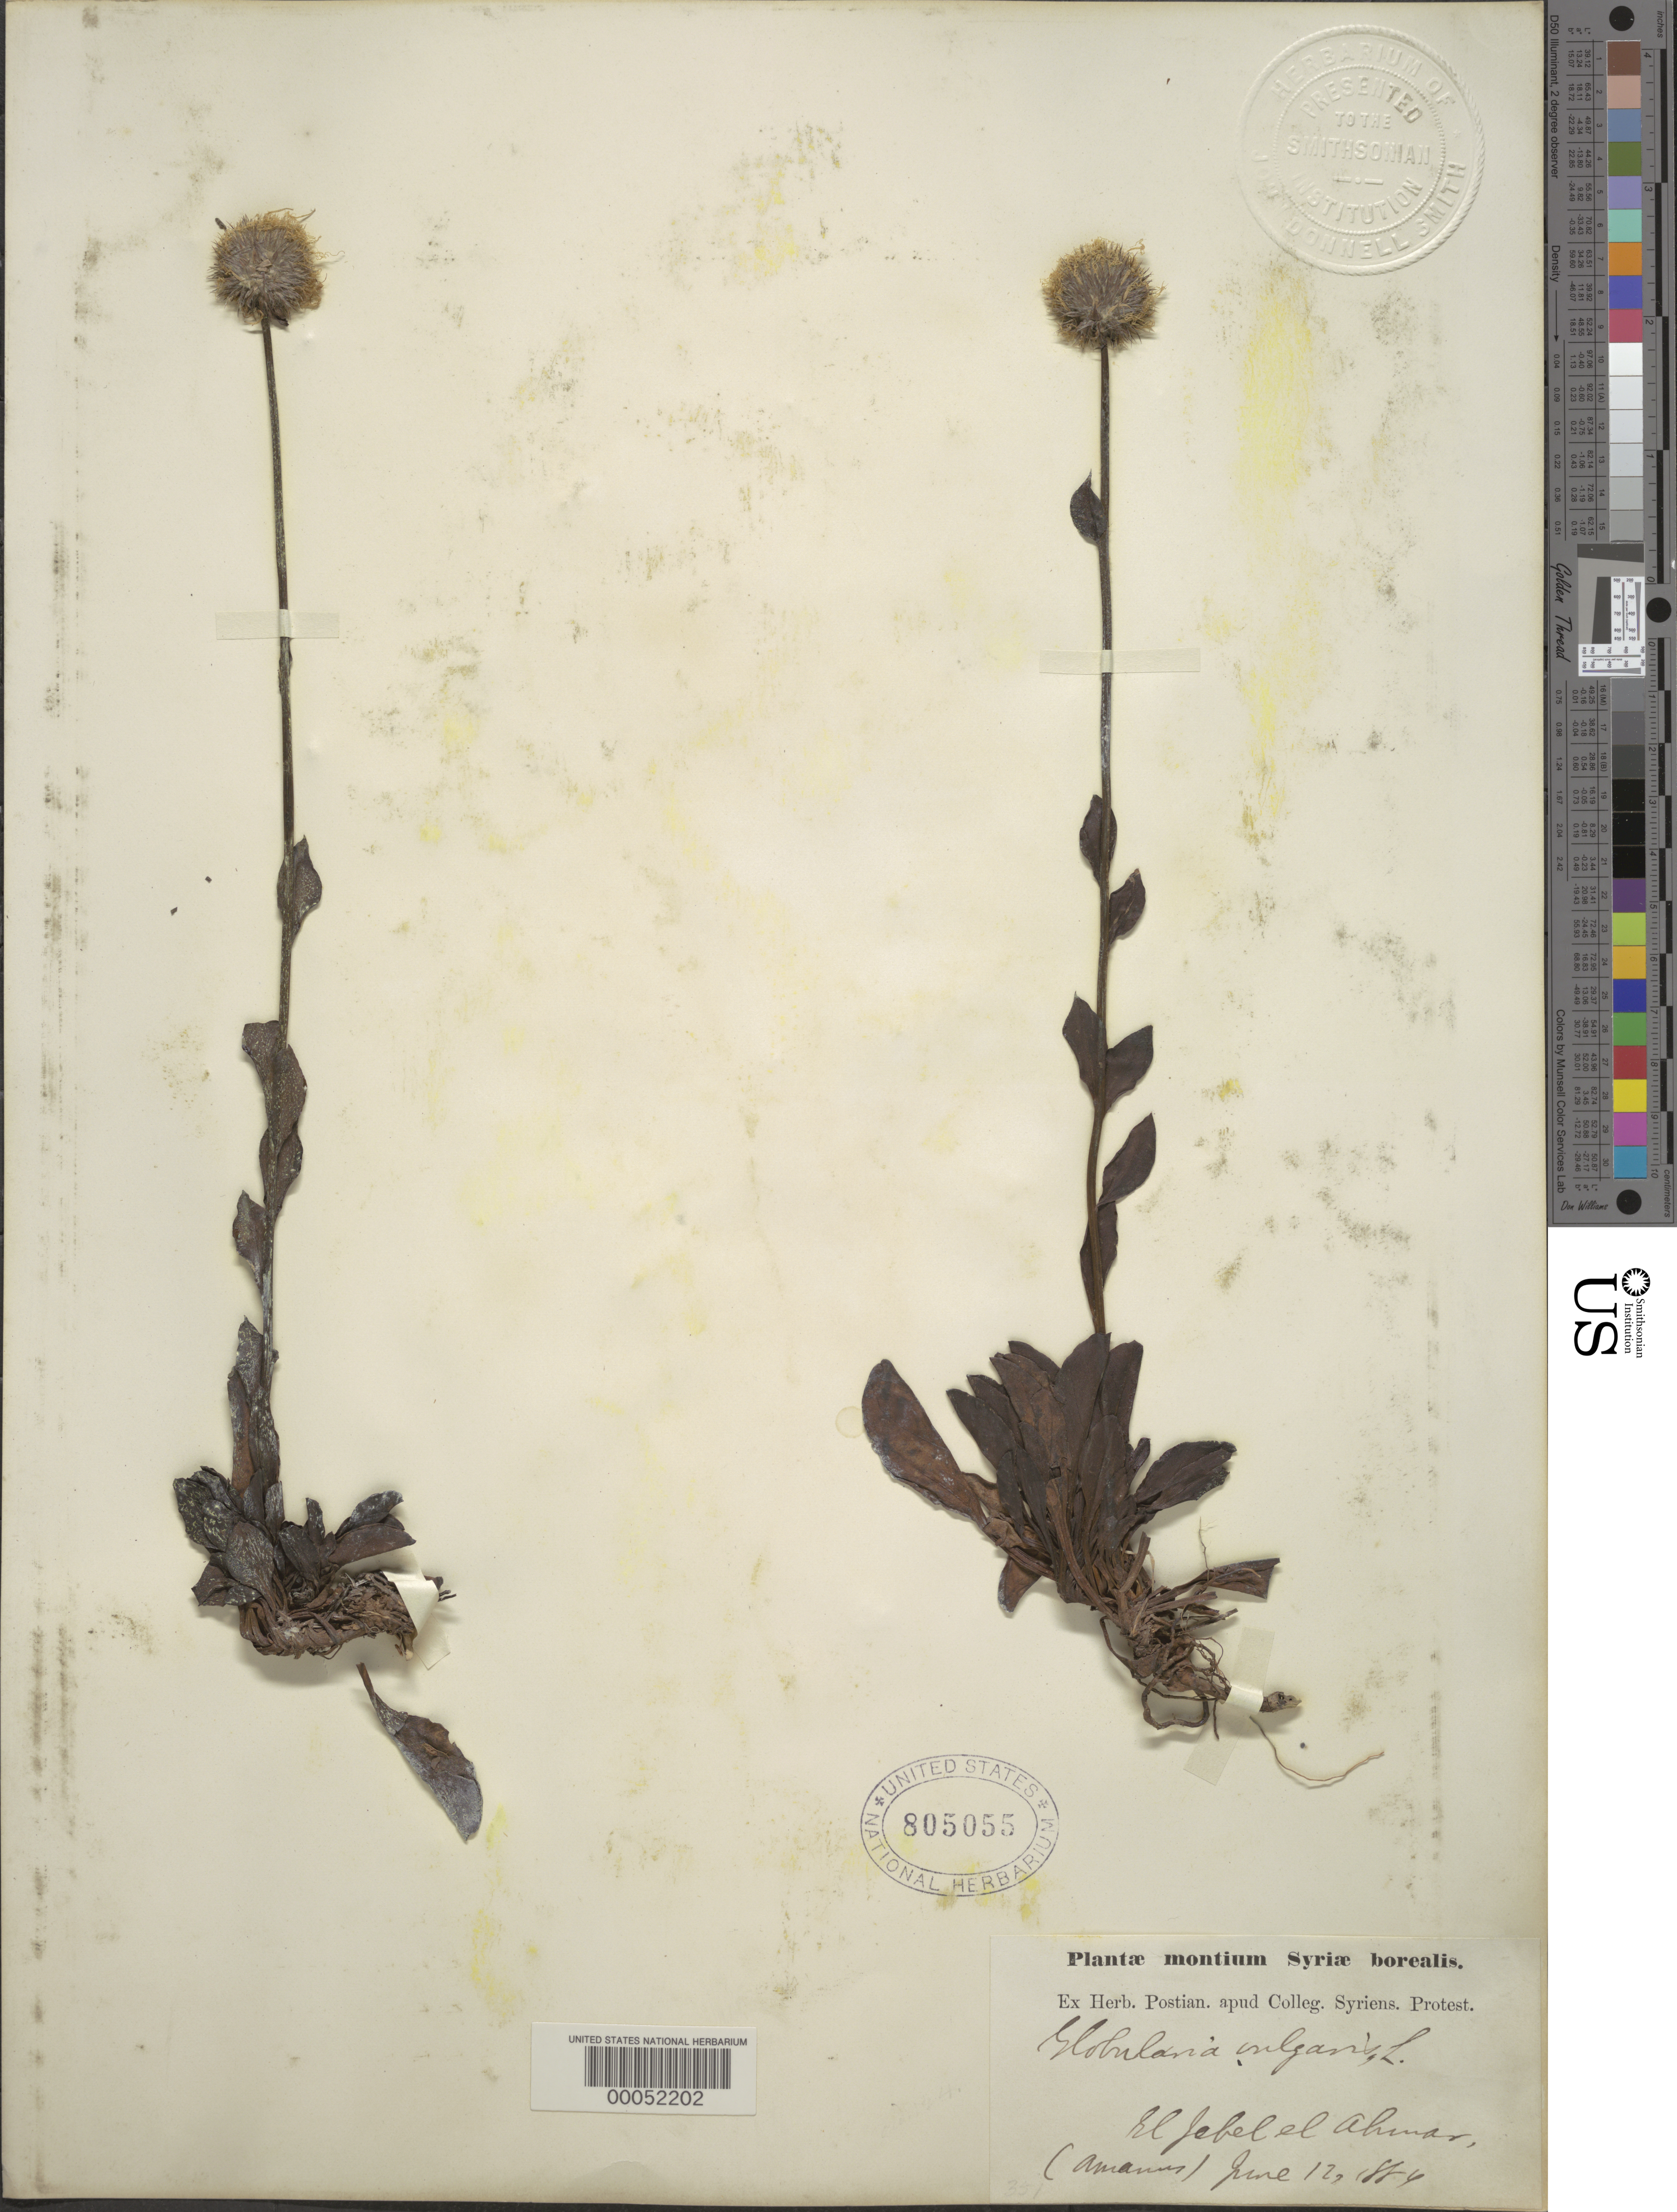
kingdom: Plantae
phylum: Tracheophyta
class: Magnoliopsida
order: Lamiales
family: Plantaginaceae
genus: Globularia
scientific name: Globularia vulgaris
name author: L.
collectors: F. Bornmueller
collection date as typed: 12 Jun 1884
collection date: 1884-06-12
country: Turkey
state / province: Hatay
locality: Syrian gates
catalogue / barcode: US 805055